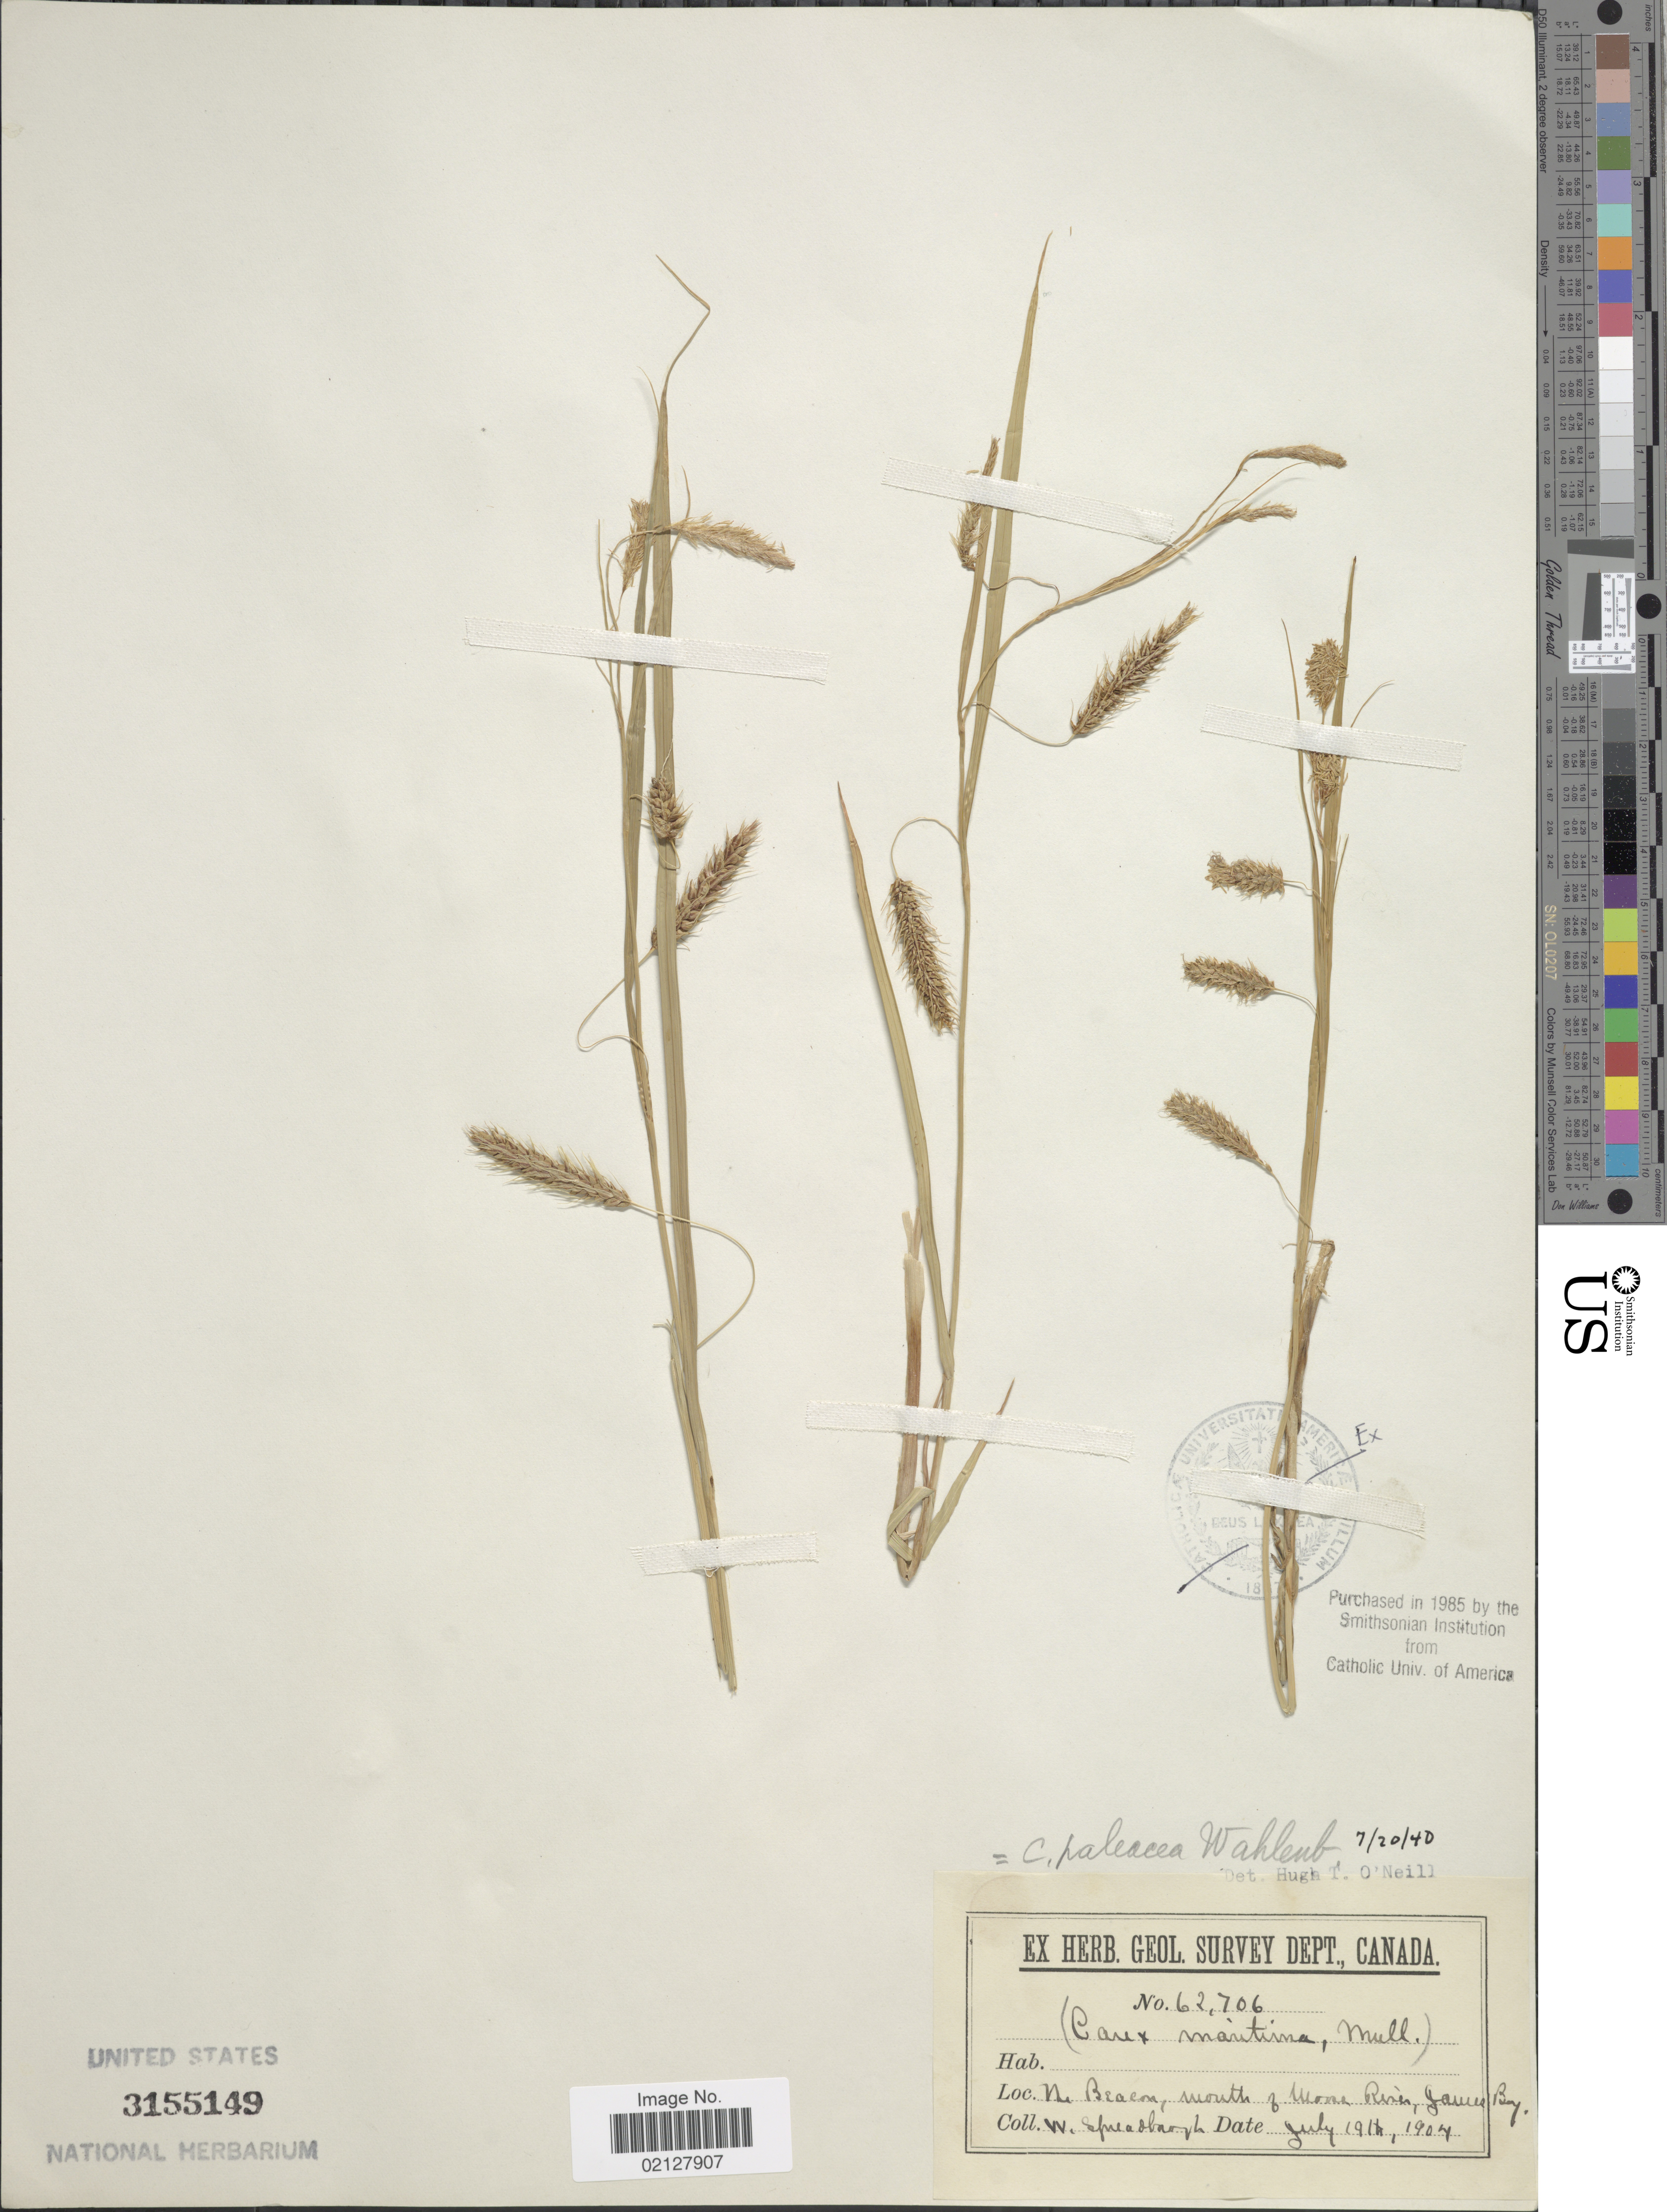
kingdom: Plantae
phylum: Tracheophyta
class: Liliopsida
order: Poales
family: Cyperaceae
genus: Carex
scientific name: Carex paleacea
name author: Schreb. ex Wahlenb.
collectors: W. Spreadborough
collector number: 62706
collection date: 1904-07-19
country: Canada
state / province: Ontario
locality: N. Beacon, mouth of Moose River, James Bay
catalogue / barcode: US 3155149